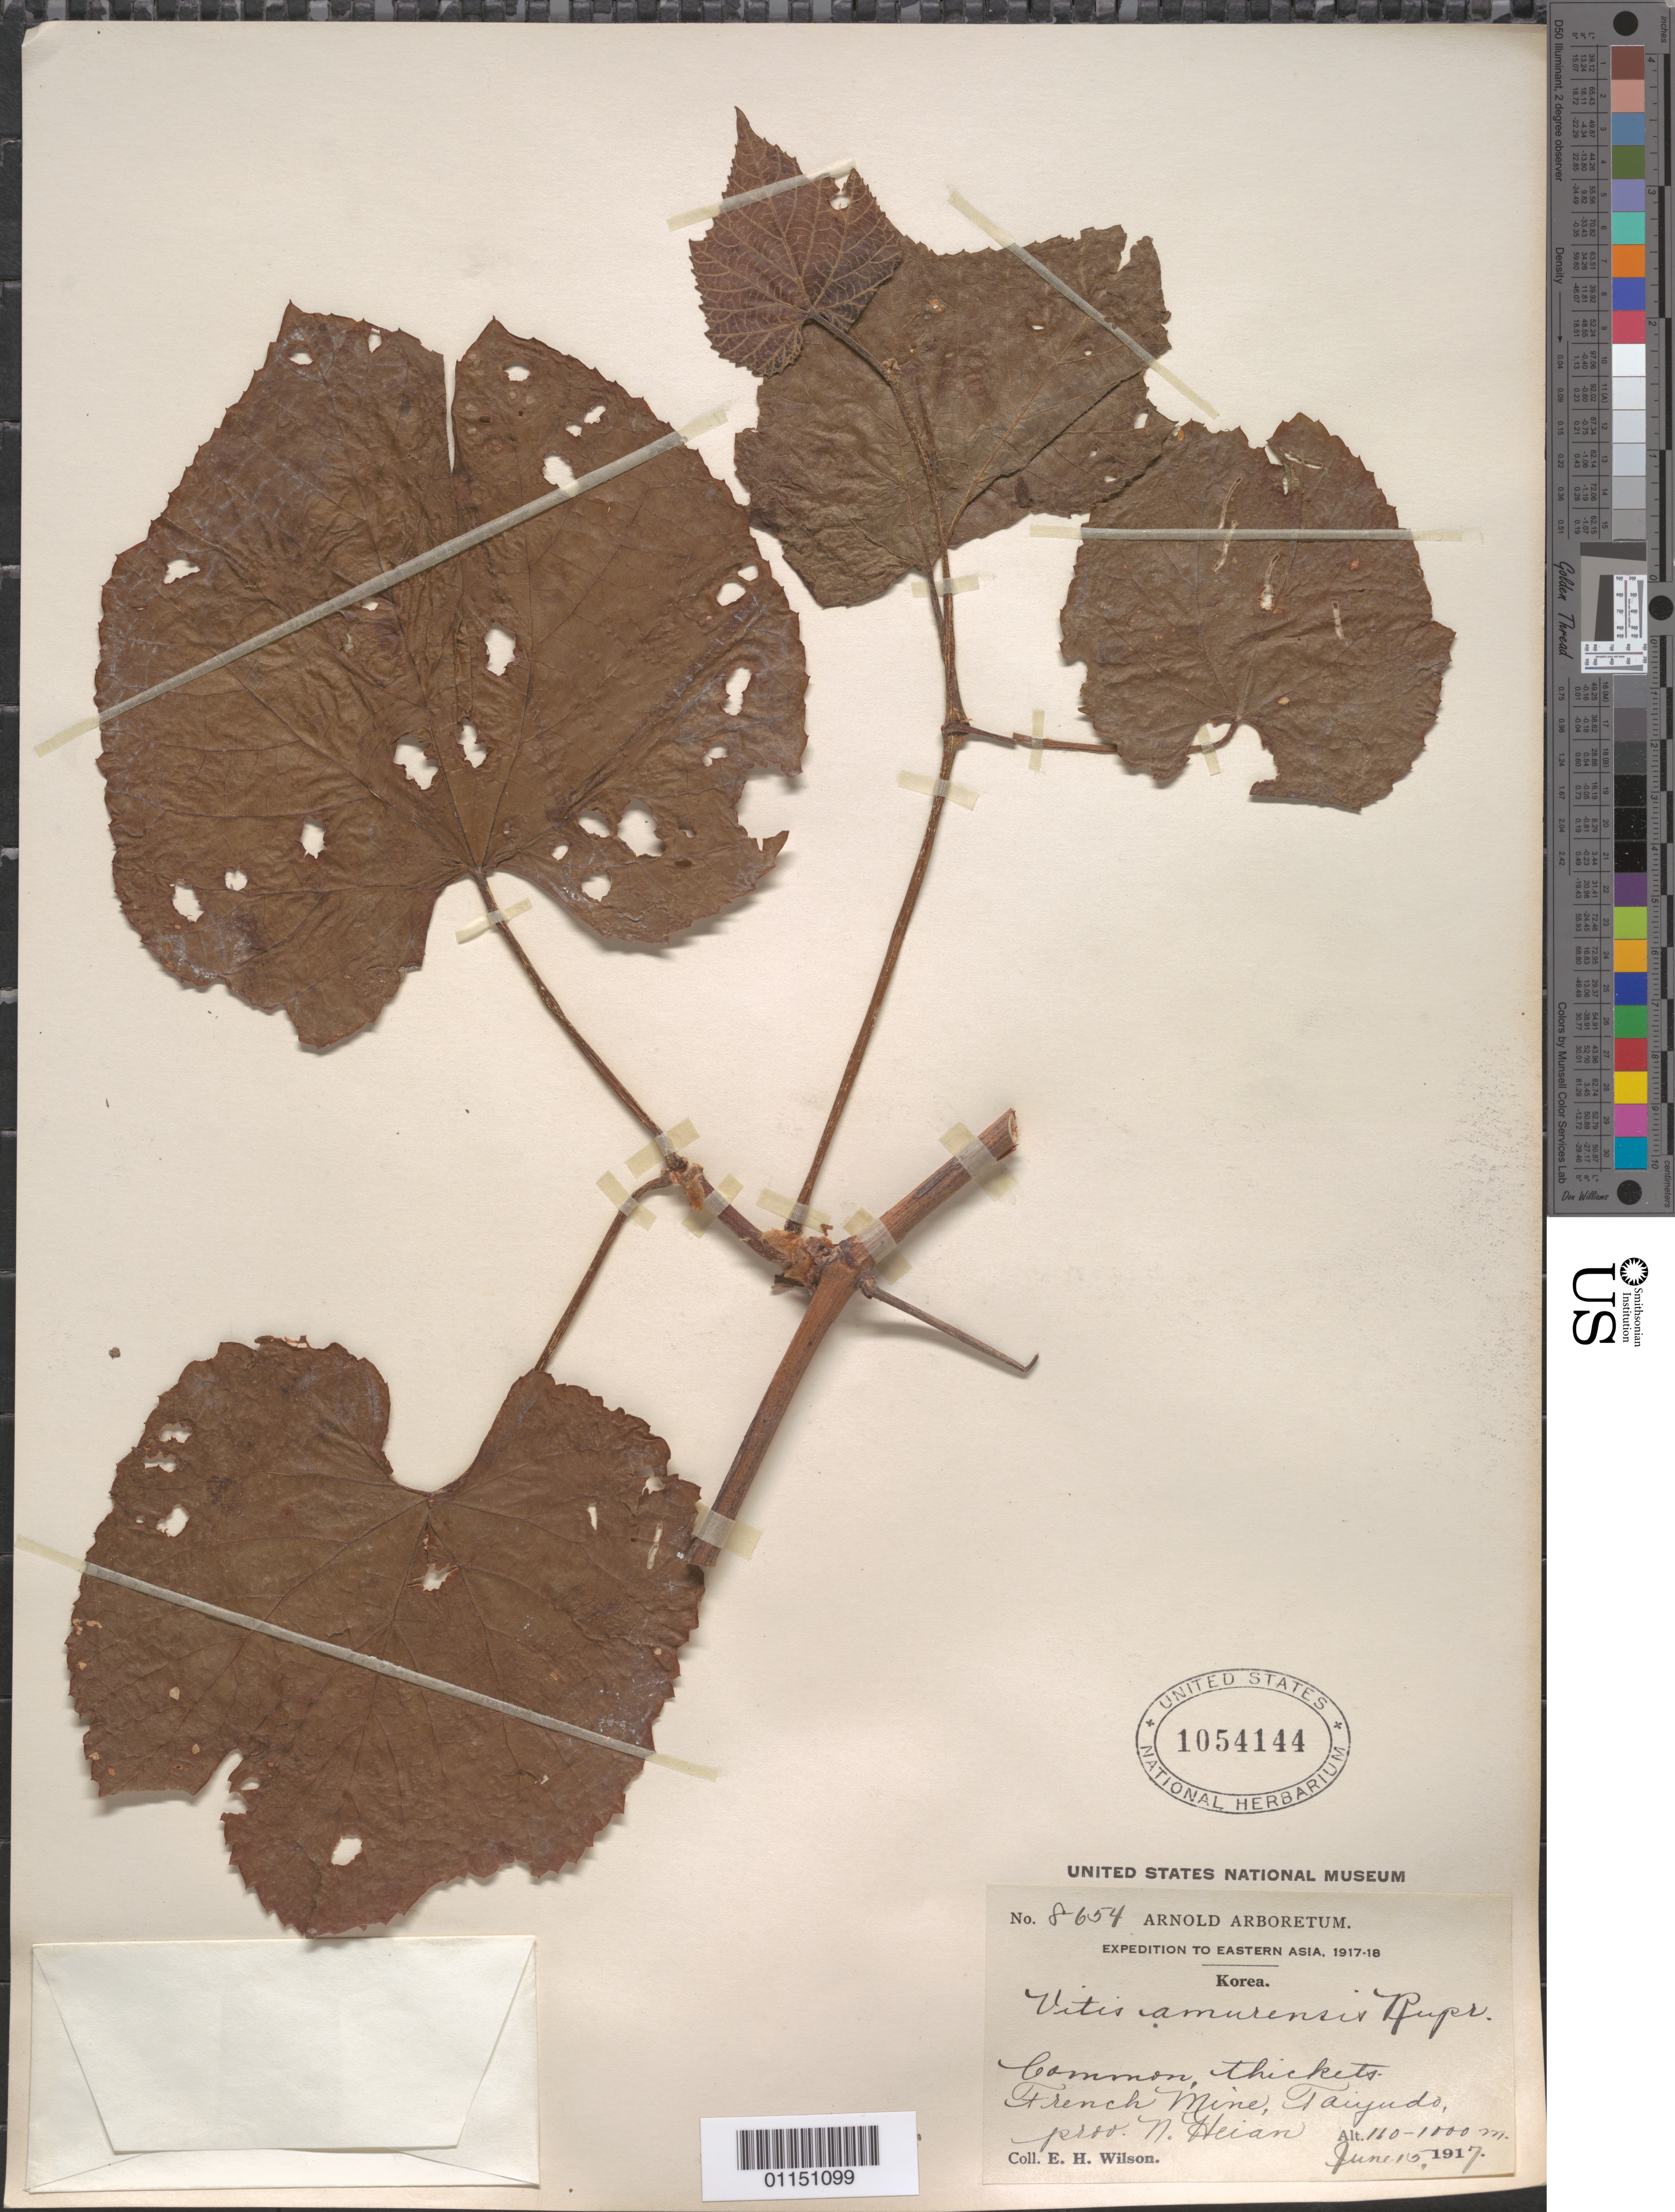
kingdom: Plantae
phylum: Tracheophyta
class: Magnoliopsida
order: Vitales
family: Vitaceae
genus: Vitis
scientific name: Vitis amurensis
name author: Rupr.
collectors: E. H. Wilson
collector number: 8654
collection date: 1917-06-15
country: North Korea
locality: Heian.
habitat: Common, thickets.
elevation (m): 110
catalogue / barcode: US 1054144